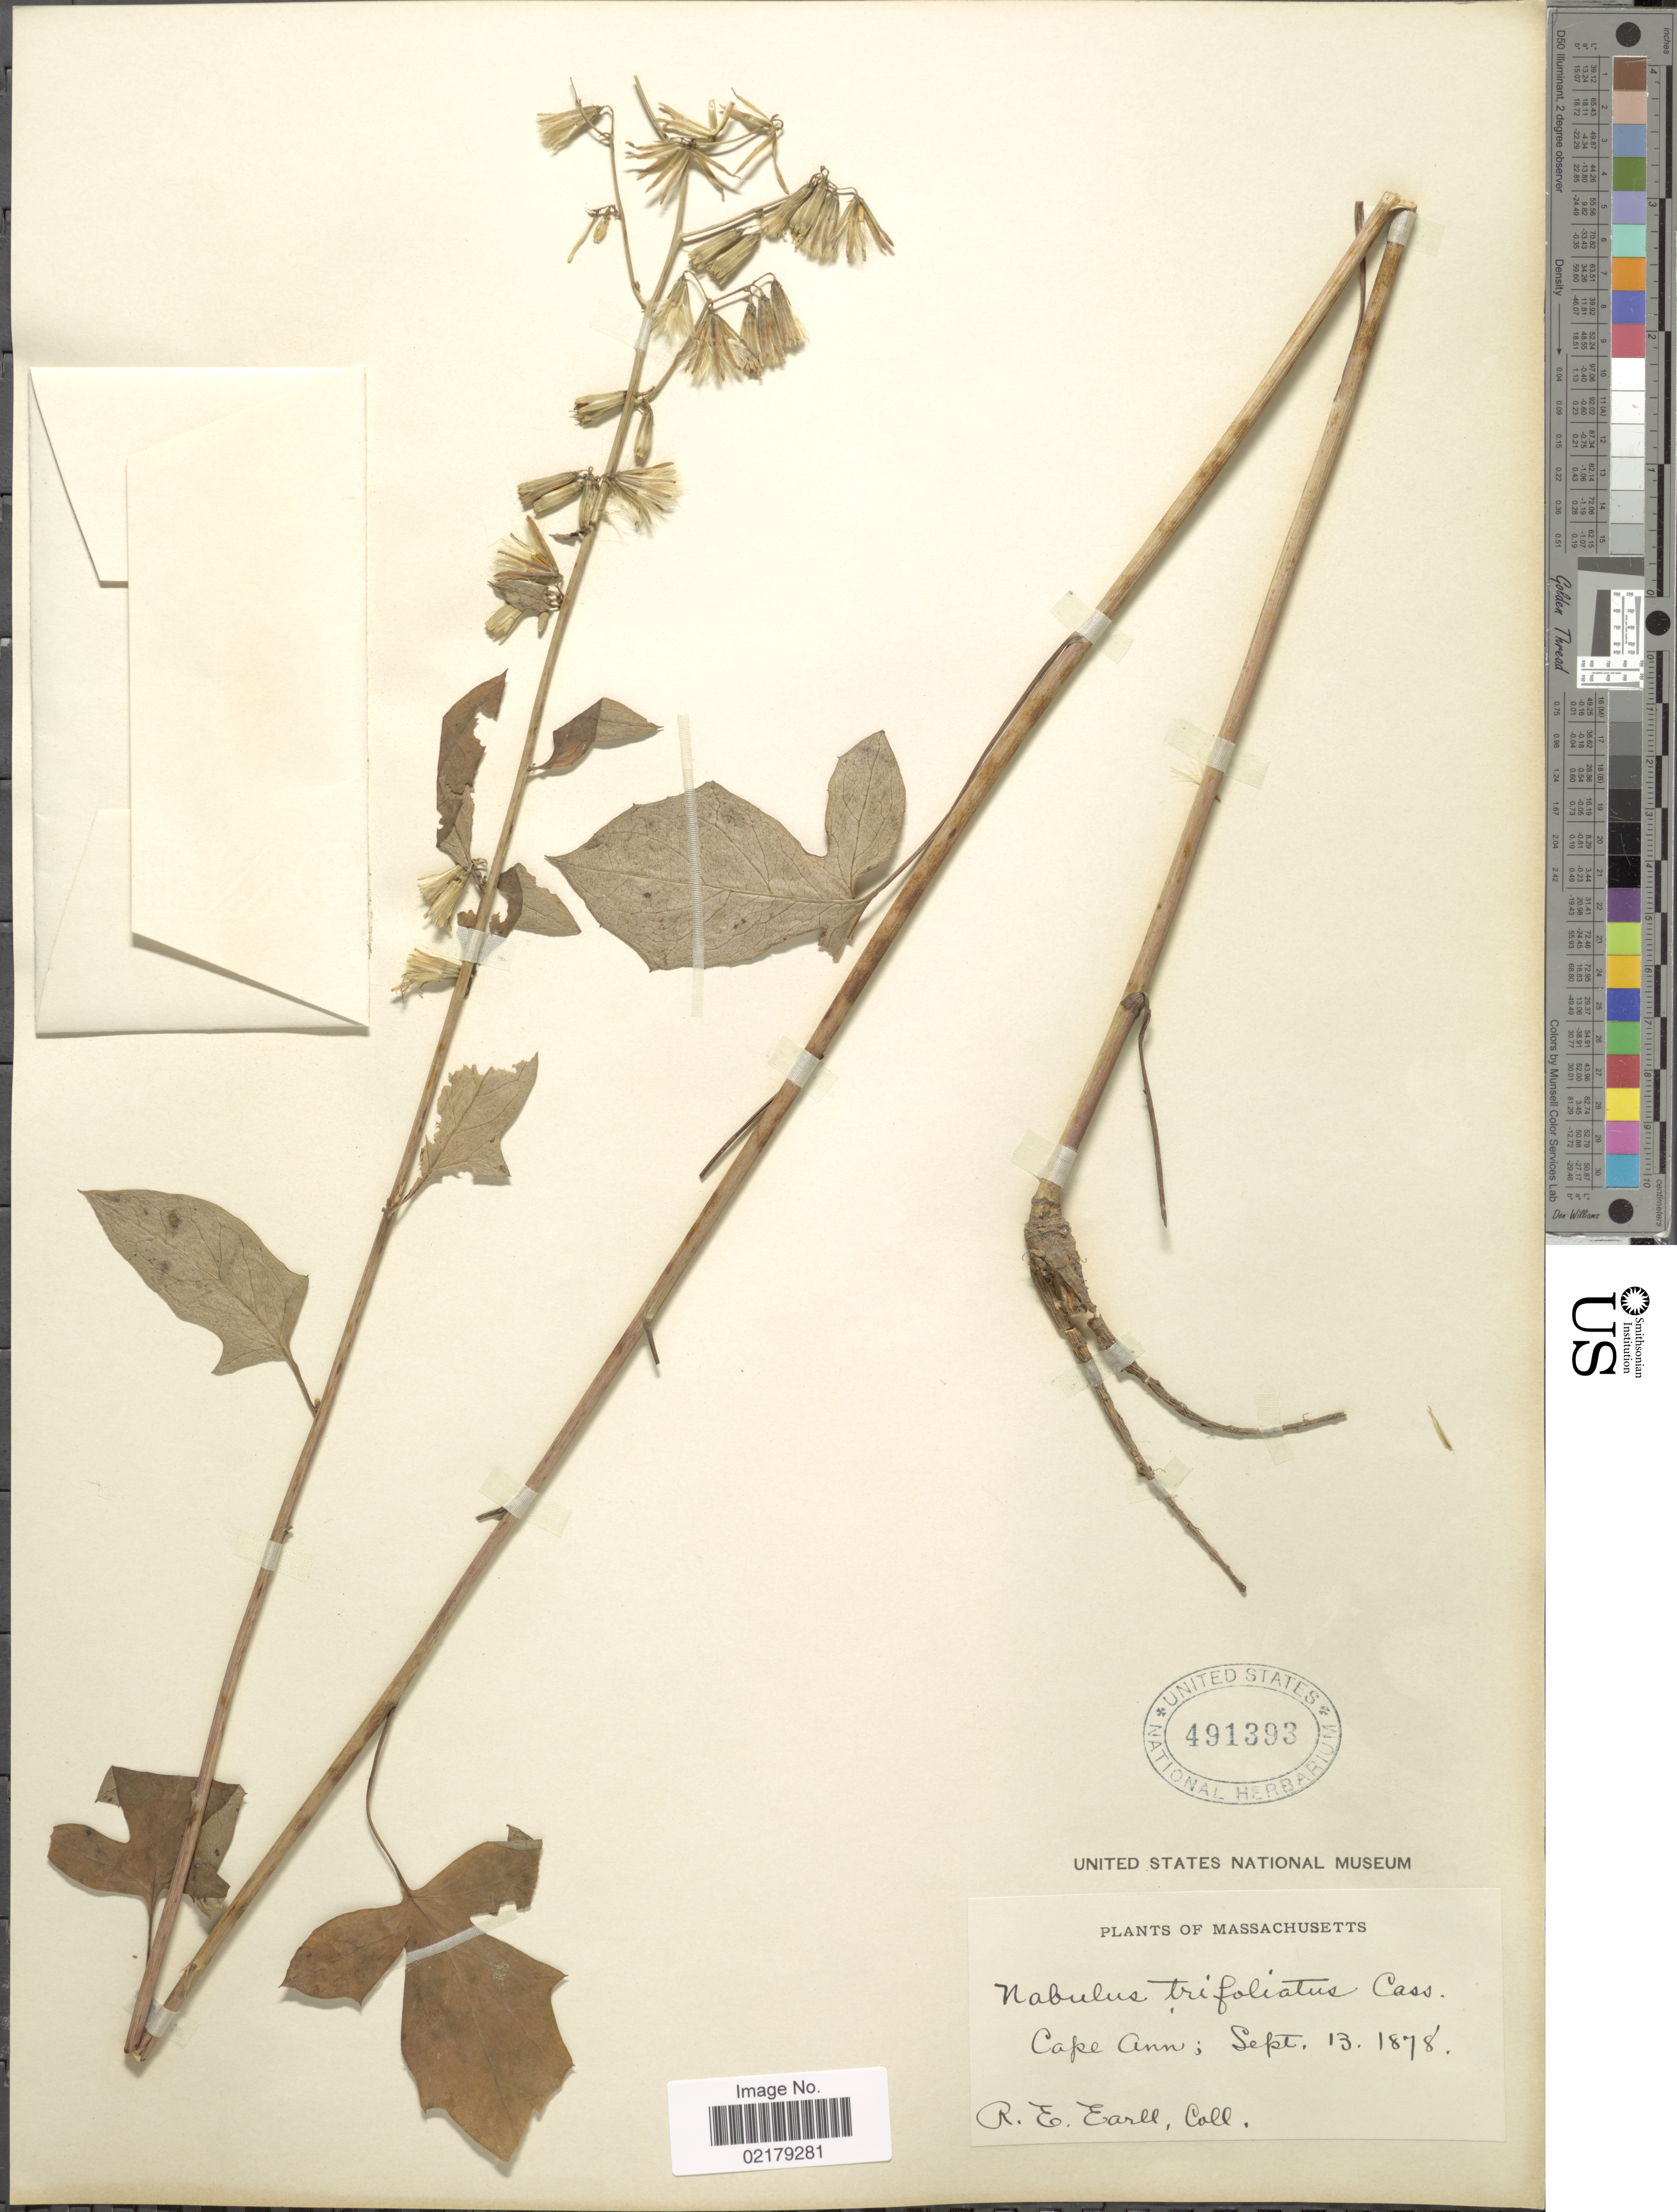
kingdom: Plantae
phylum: Tracheophyta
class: Magnoliopsida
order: Asterales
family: Asteraceae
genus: Nabalus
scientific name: Nabalus trifoliolatus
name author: Cass.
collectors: R. Earle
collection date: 1878-09-13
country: United States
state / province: Massachusetts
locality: Cape Ann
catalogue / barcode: US 491393